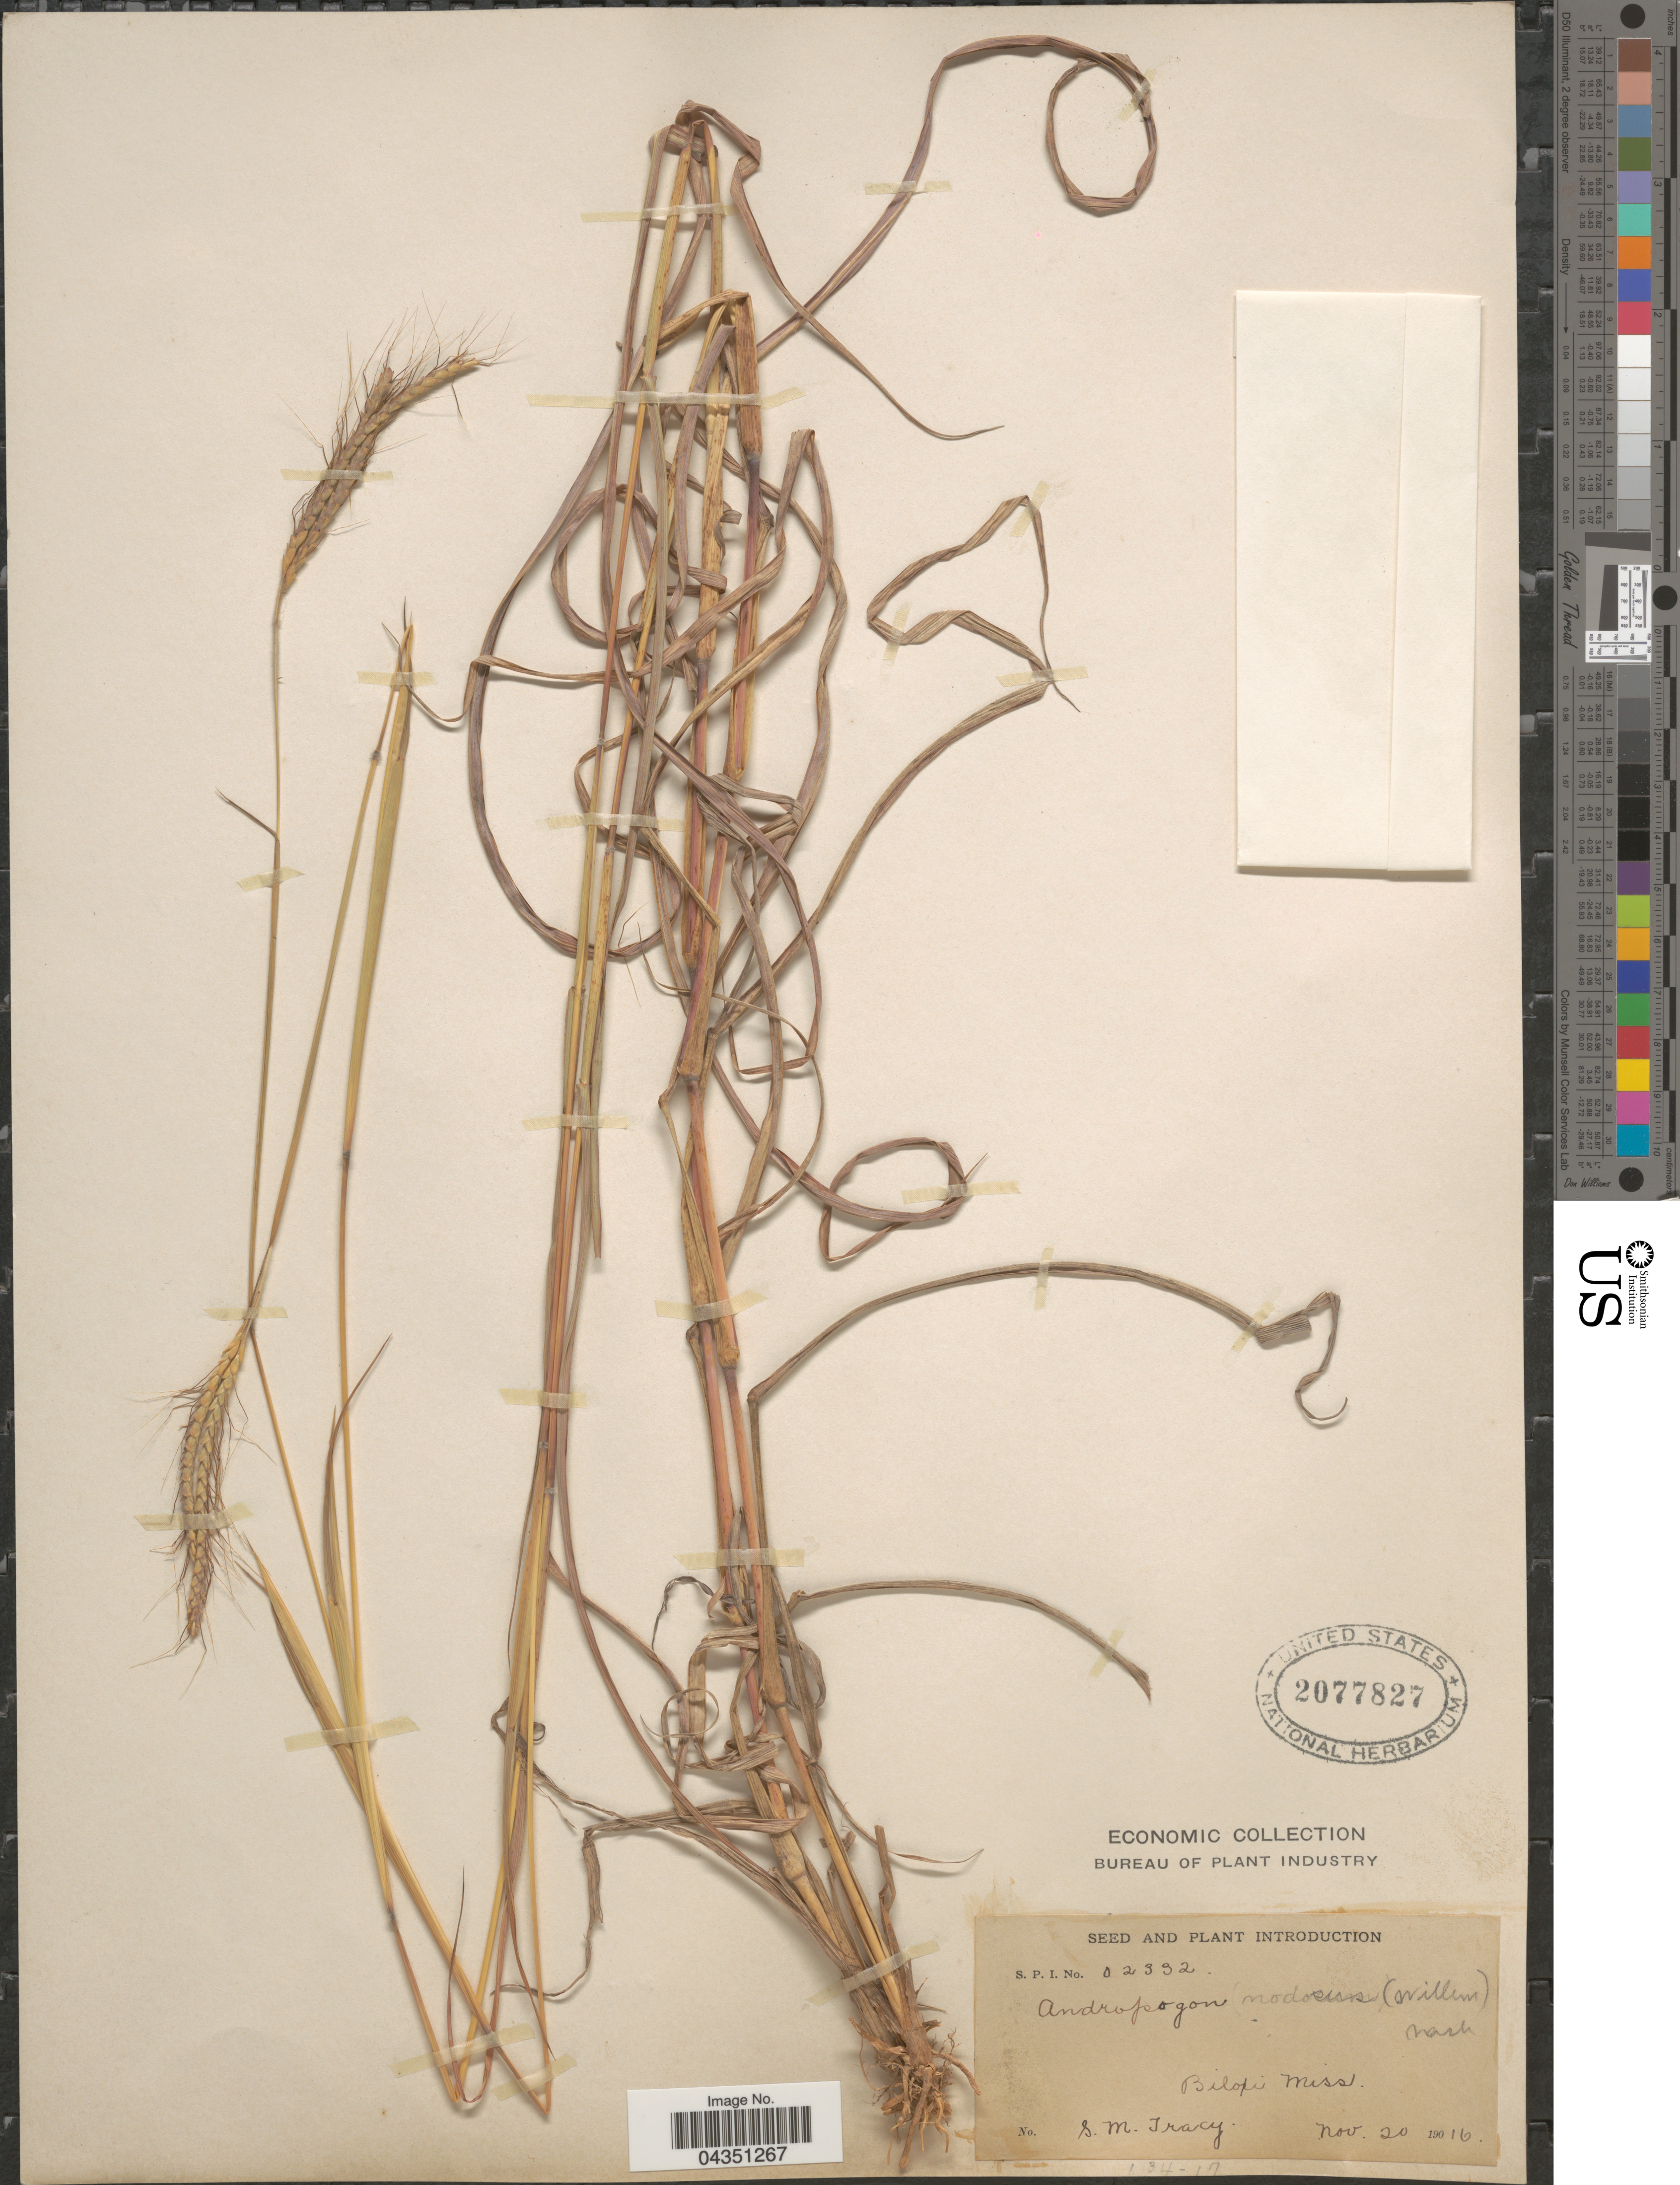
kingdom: Plantae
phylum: Tracheophyta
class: Liliopsida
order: Poales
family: Poaceae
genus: Dichanthium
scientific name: Dichanthium aristatum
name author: (Poir.) C.E. Hubb.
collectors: S. M. Tracy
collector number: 02332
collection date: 1916-11-20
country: United States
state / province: Mississippi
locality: Biloxi.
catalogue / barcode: US 2077827